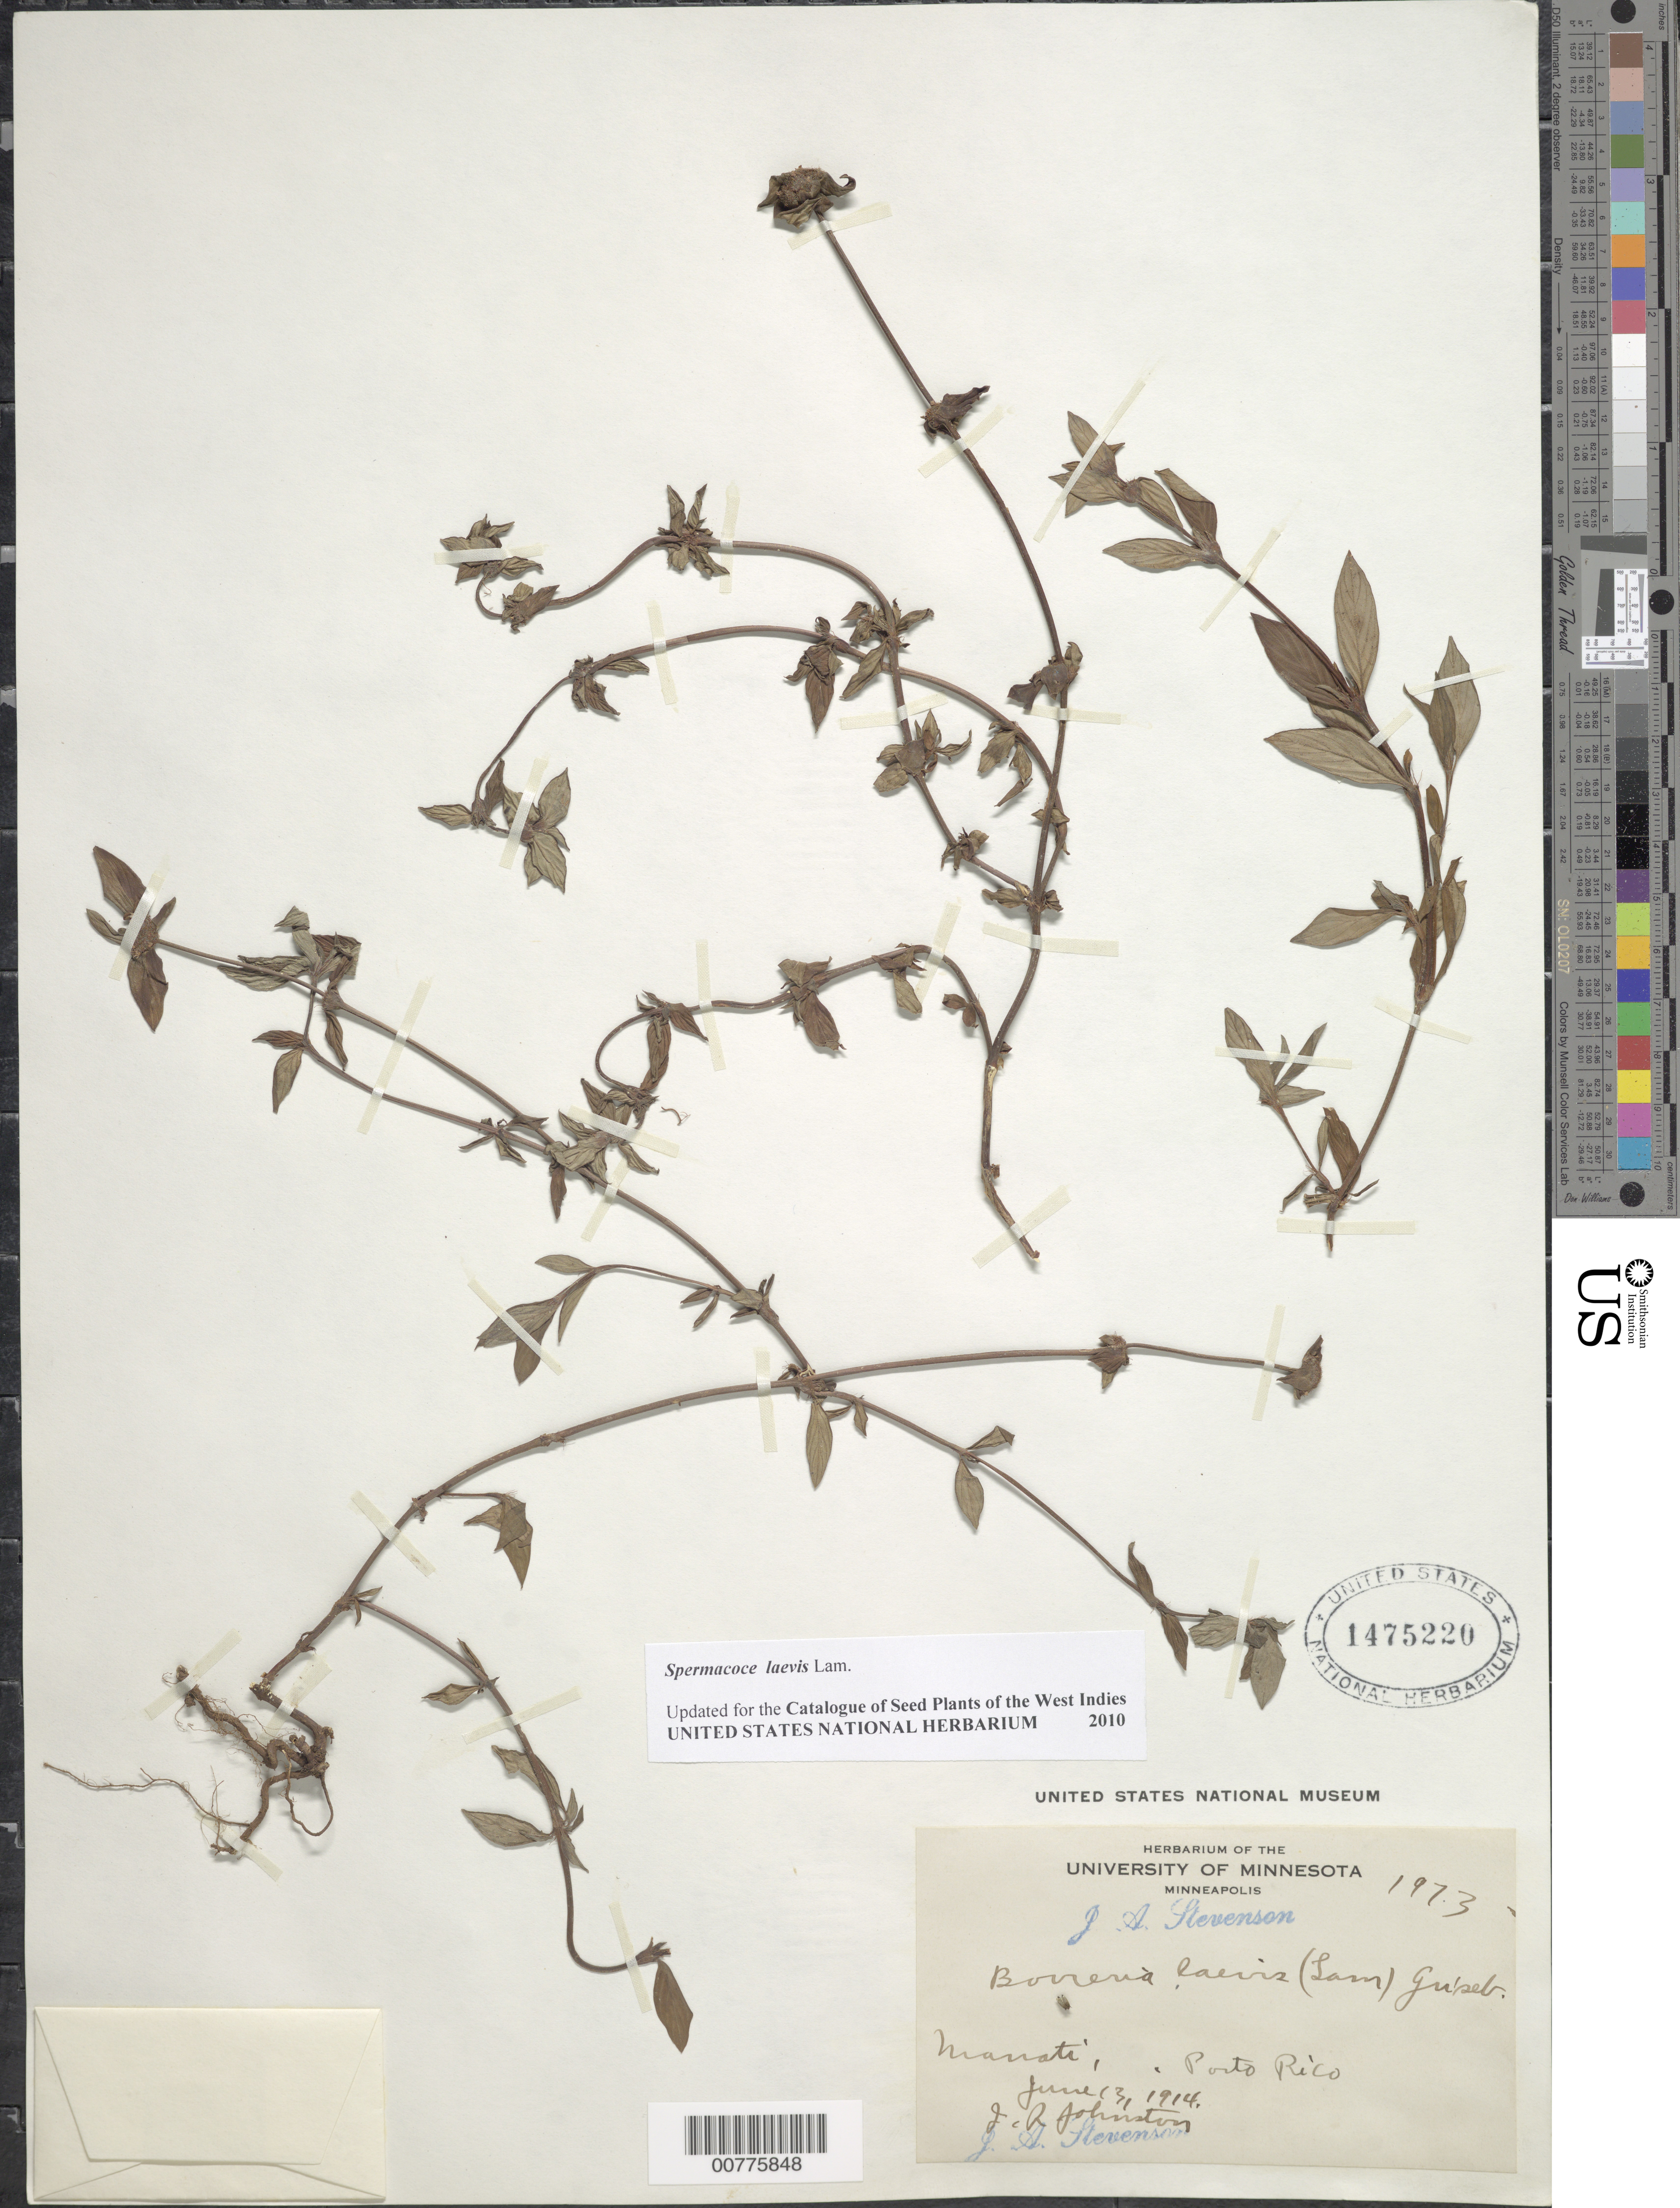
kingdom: Plantae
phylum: Tracheophyta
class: Magnoliopsida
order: Gentianales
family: Rubiaceae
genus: Spermacoce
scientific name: Spermacoce laevis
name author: Lam.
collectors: J. Stevenson & J. Johnston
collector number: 1973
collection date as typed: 13 Jun 1914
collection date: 1914-06-13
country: Puerto Rico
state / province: Manatí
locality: Manati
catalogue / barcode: US 1475220